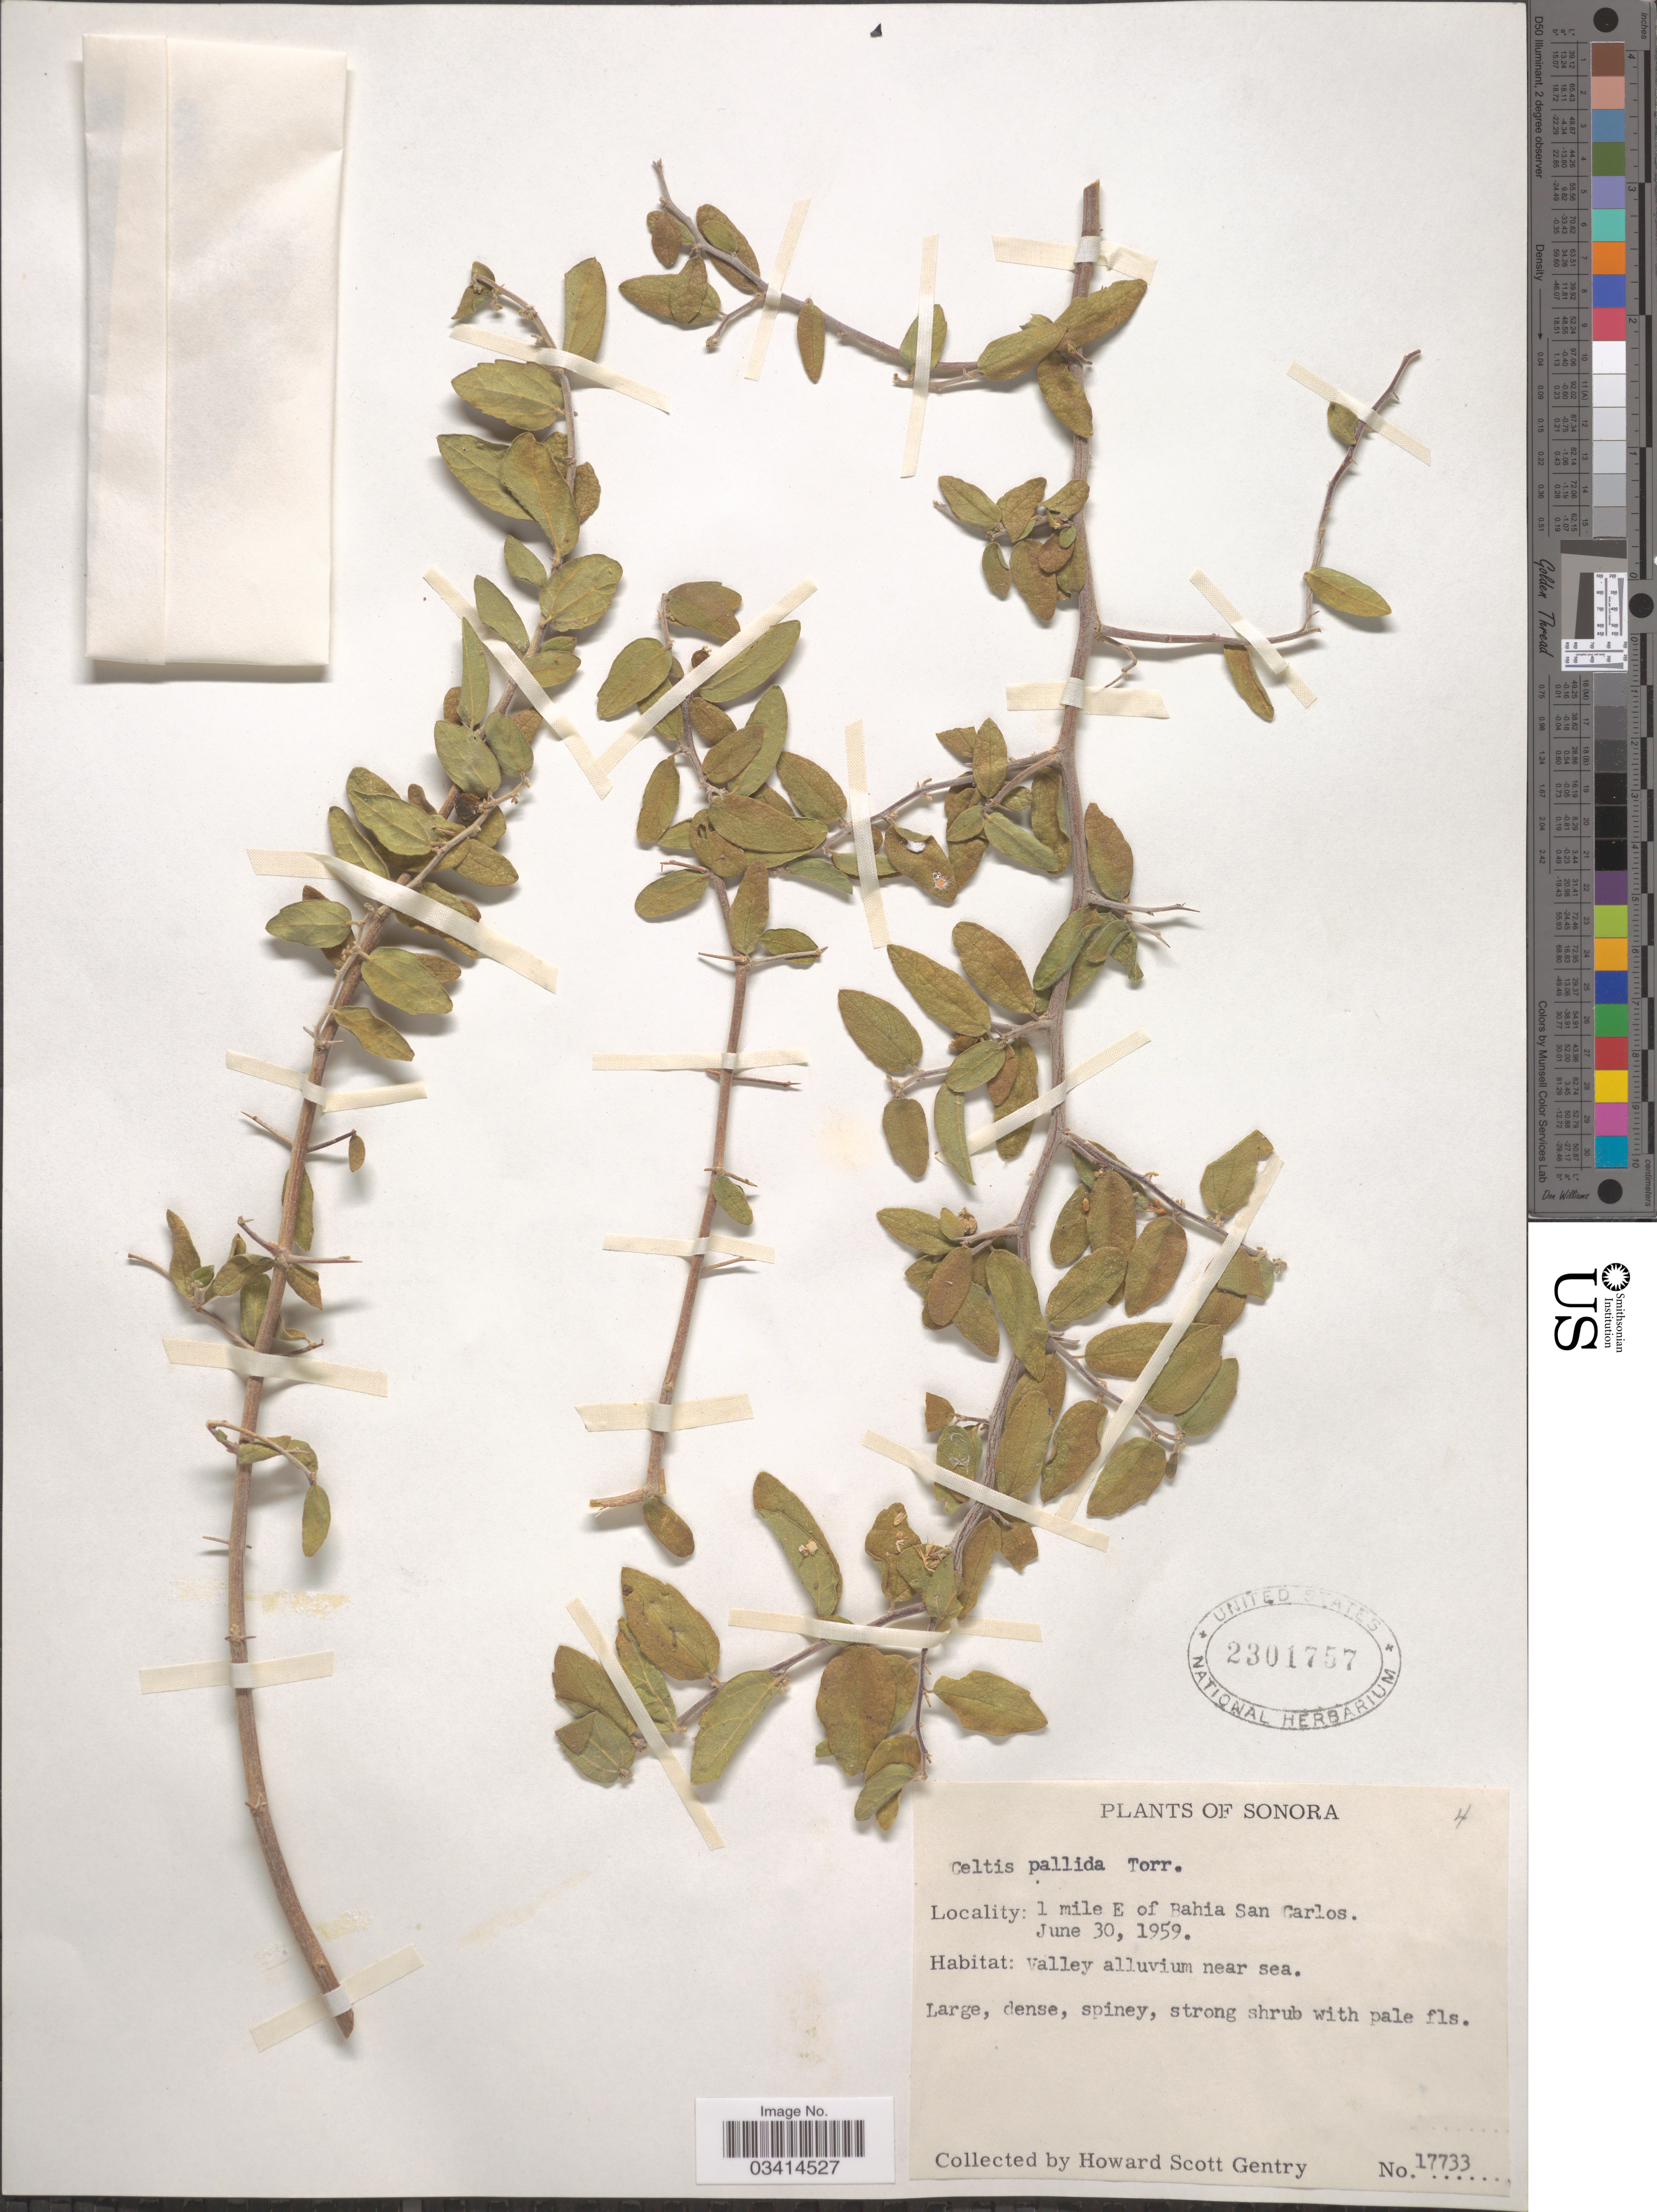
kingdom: Plantae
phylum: Tracheophyta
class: Magnoliopsida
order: Rosales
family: Cannabaceae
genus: Celtis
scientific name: Celtis pallida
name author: Torr. in Emory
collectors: H. S. Gentry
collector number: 17733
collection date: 1959-06-30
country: Mexico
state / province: Sonora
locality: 1 mile E of Bahia San Carlos.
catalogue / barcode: US 2301757